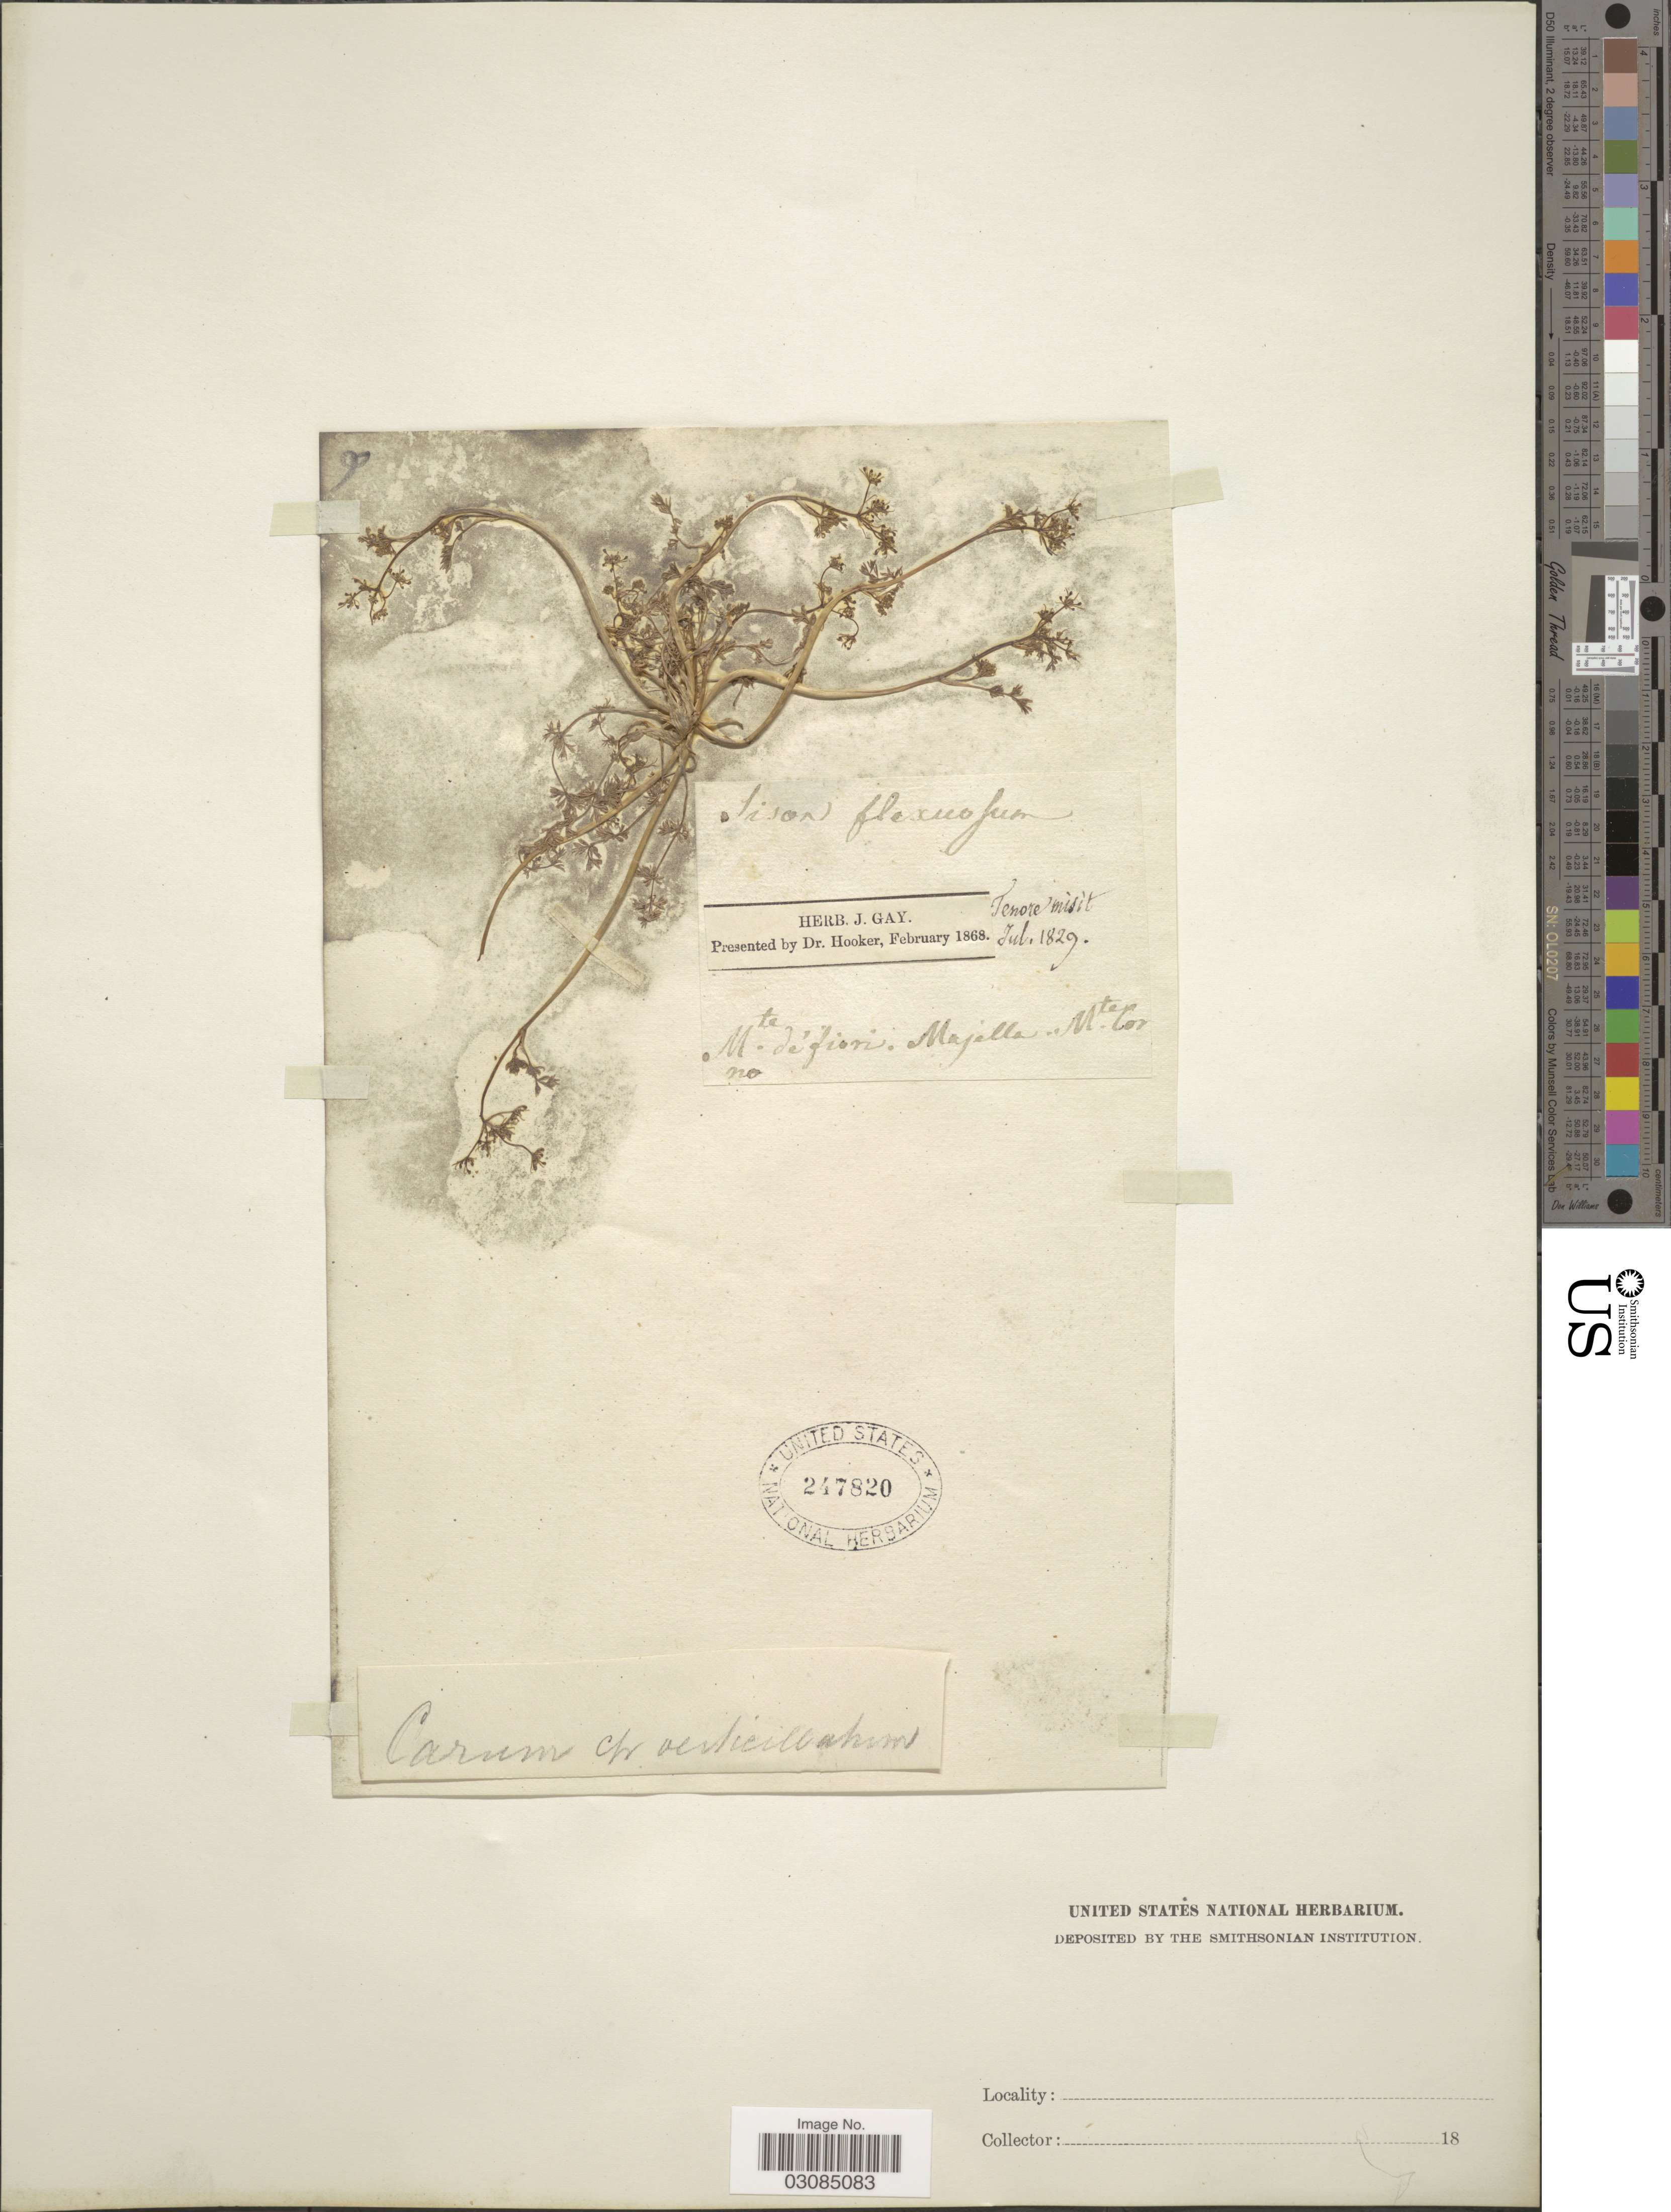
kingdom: Plantae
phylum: Tracheophyta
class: Magnoliopsida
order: Apiales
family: Apiaceae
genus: Ptychotis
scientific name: Ptychotis verticillata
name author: Duby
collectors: ex herb. J. Gay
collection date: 1829-07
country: Italy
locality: Mte. de'fiori Majella Mtes Corno.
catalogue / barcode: US 247820